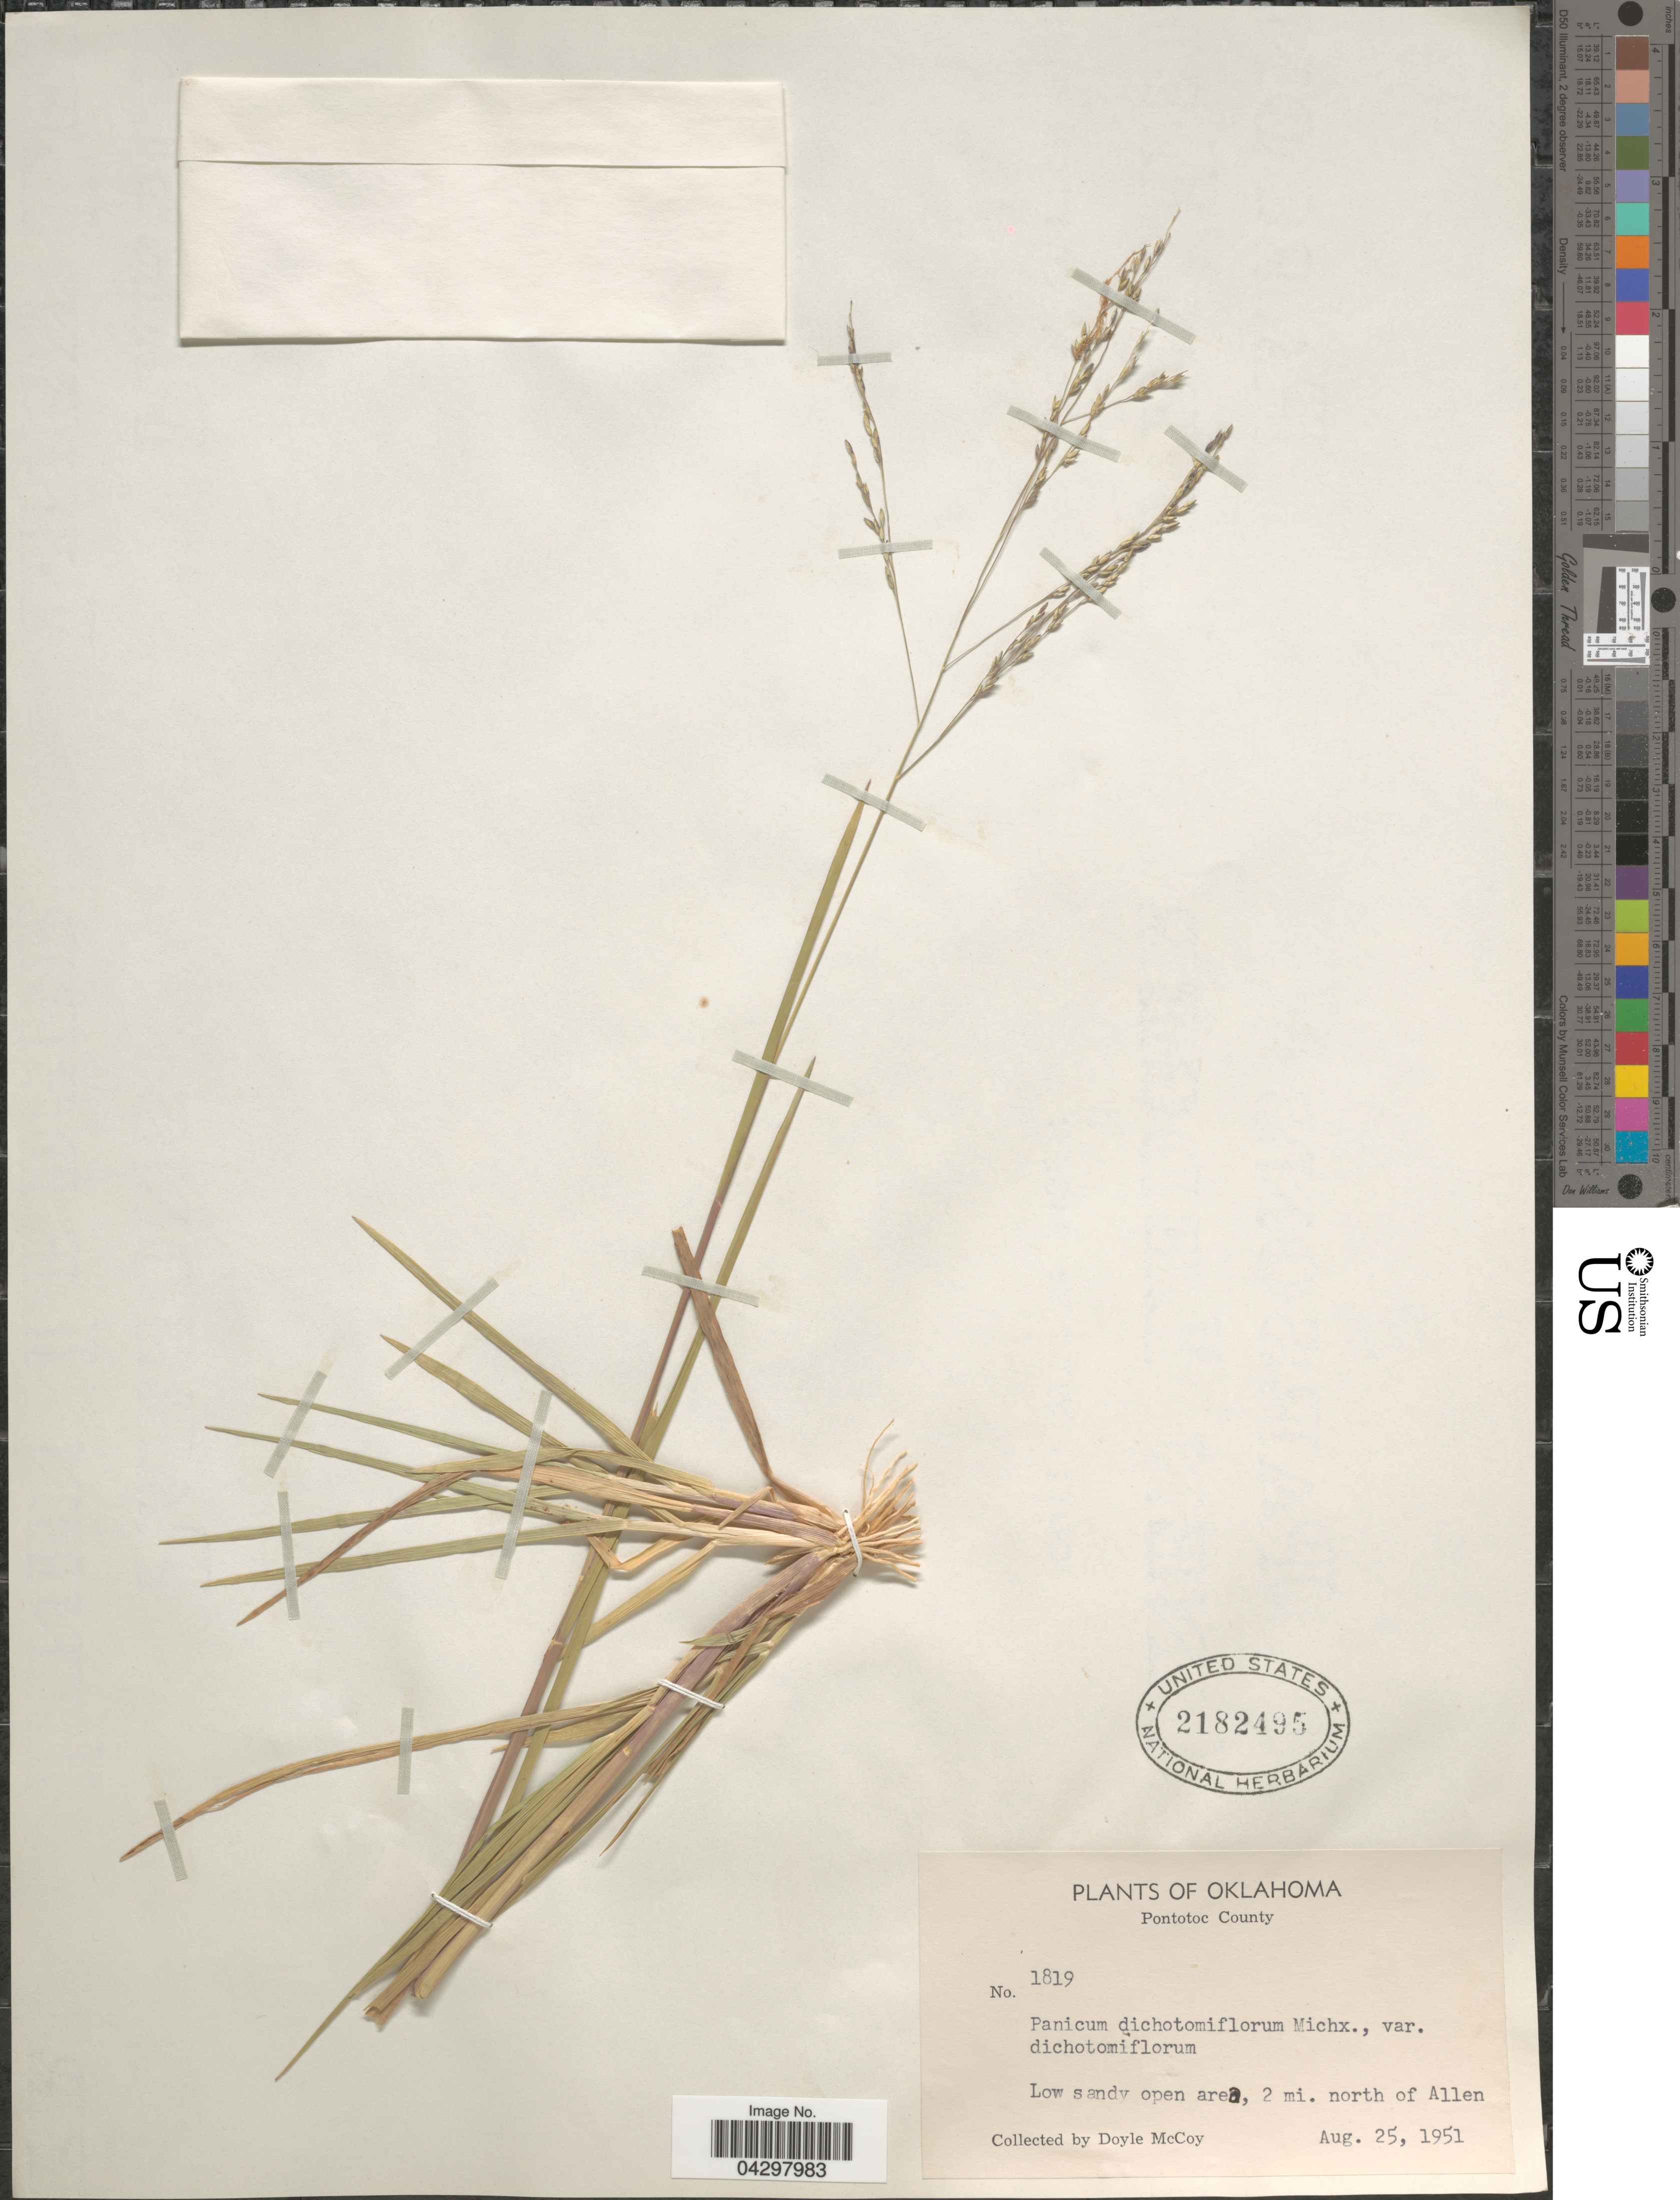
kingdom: Plantae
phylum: Tracheophyta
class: Liliopsida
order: Poales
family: Poaceae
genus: Panicum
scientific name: Panicum dichotomiflorum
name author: Michx.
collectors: D. McCoy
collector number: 1819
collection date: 1951-08-25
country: United States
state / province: Oklahoma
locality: Pontotoc County. Low sandy open area, 2 mi. north of Allen.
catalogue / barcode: US 2182495